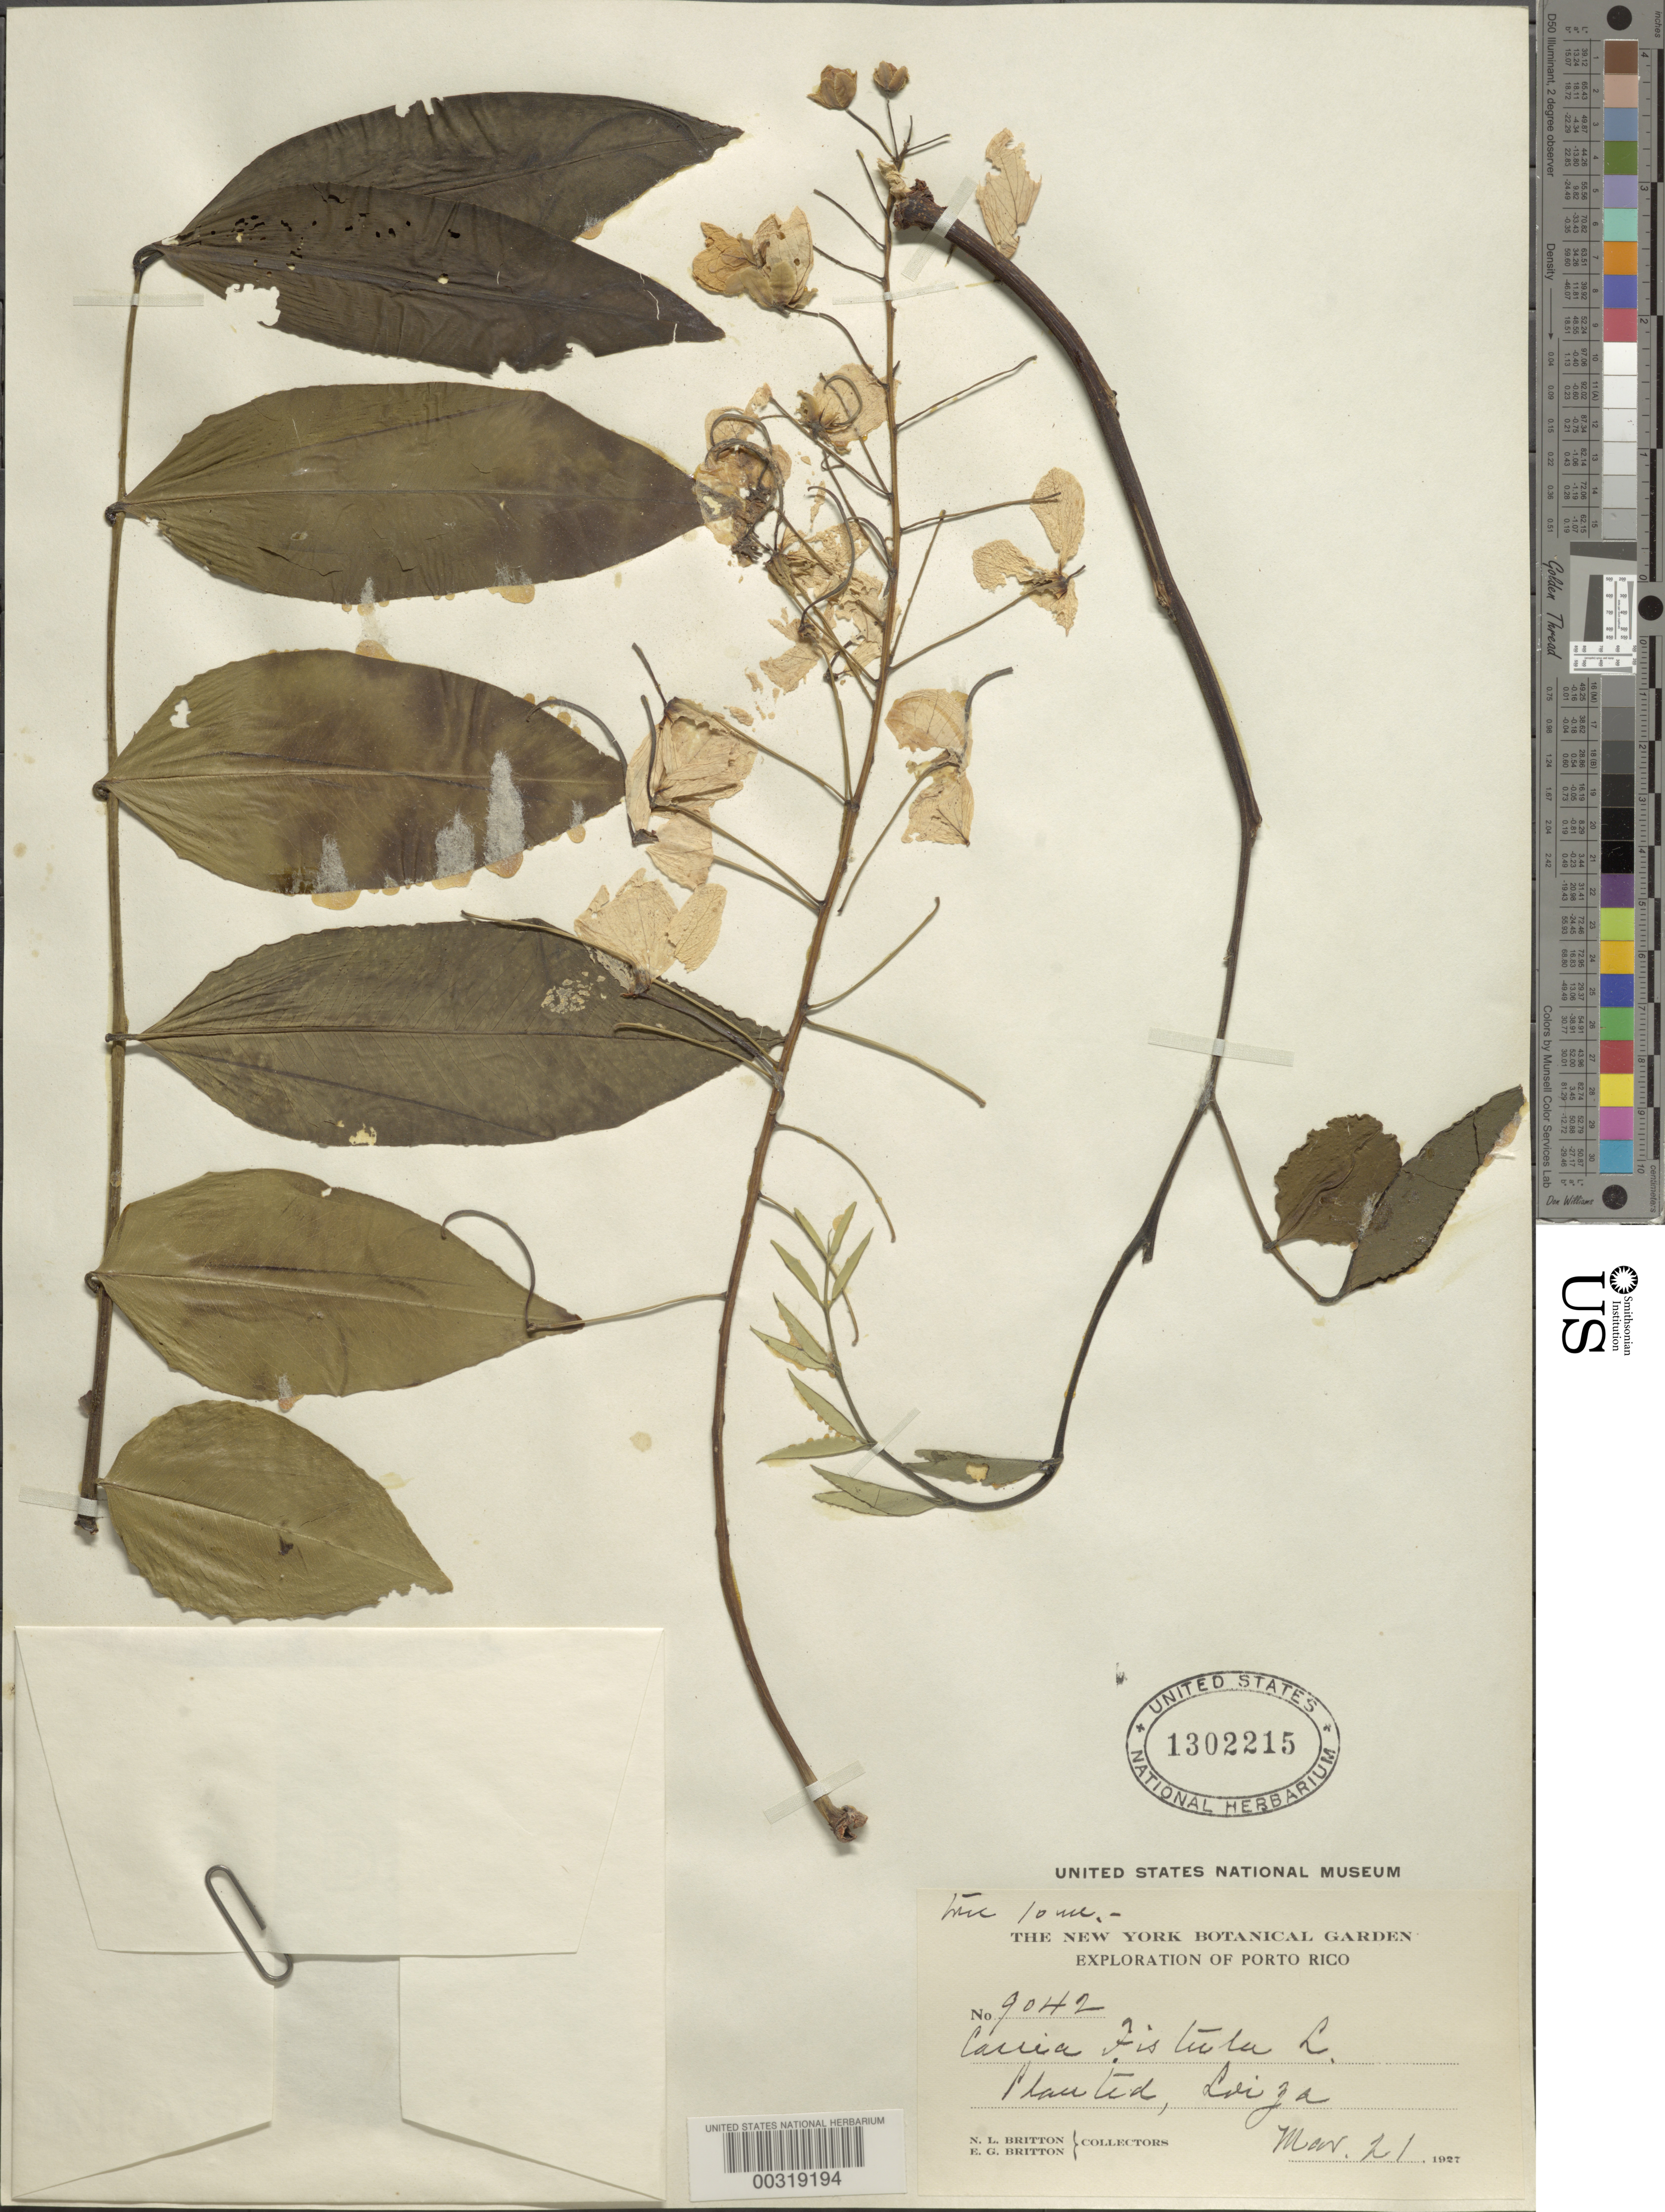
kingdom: Plantae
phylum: Tracheophyta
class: Magnoliopsida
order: Fabales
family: Fabaceae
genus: Cassia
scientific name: Cassia fistula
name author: L.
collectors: N. Britton & E. G. Britton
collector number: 9042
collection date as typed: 21 Mar 1927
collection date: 1927-03-21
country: Puerto Rico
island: Greater Antilles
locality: Loiza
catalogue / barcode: US 1302215